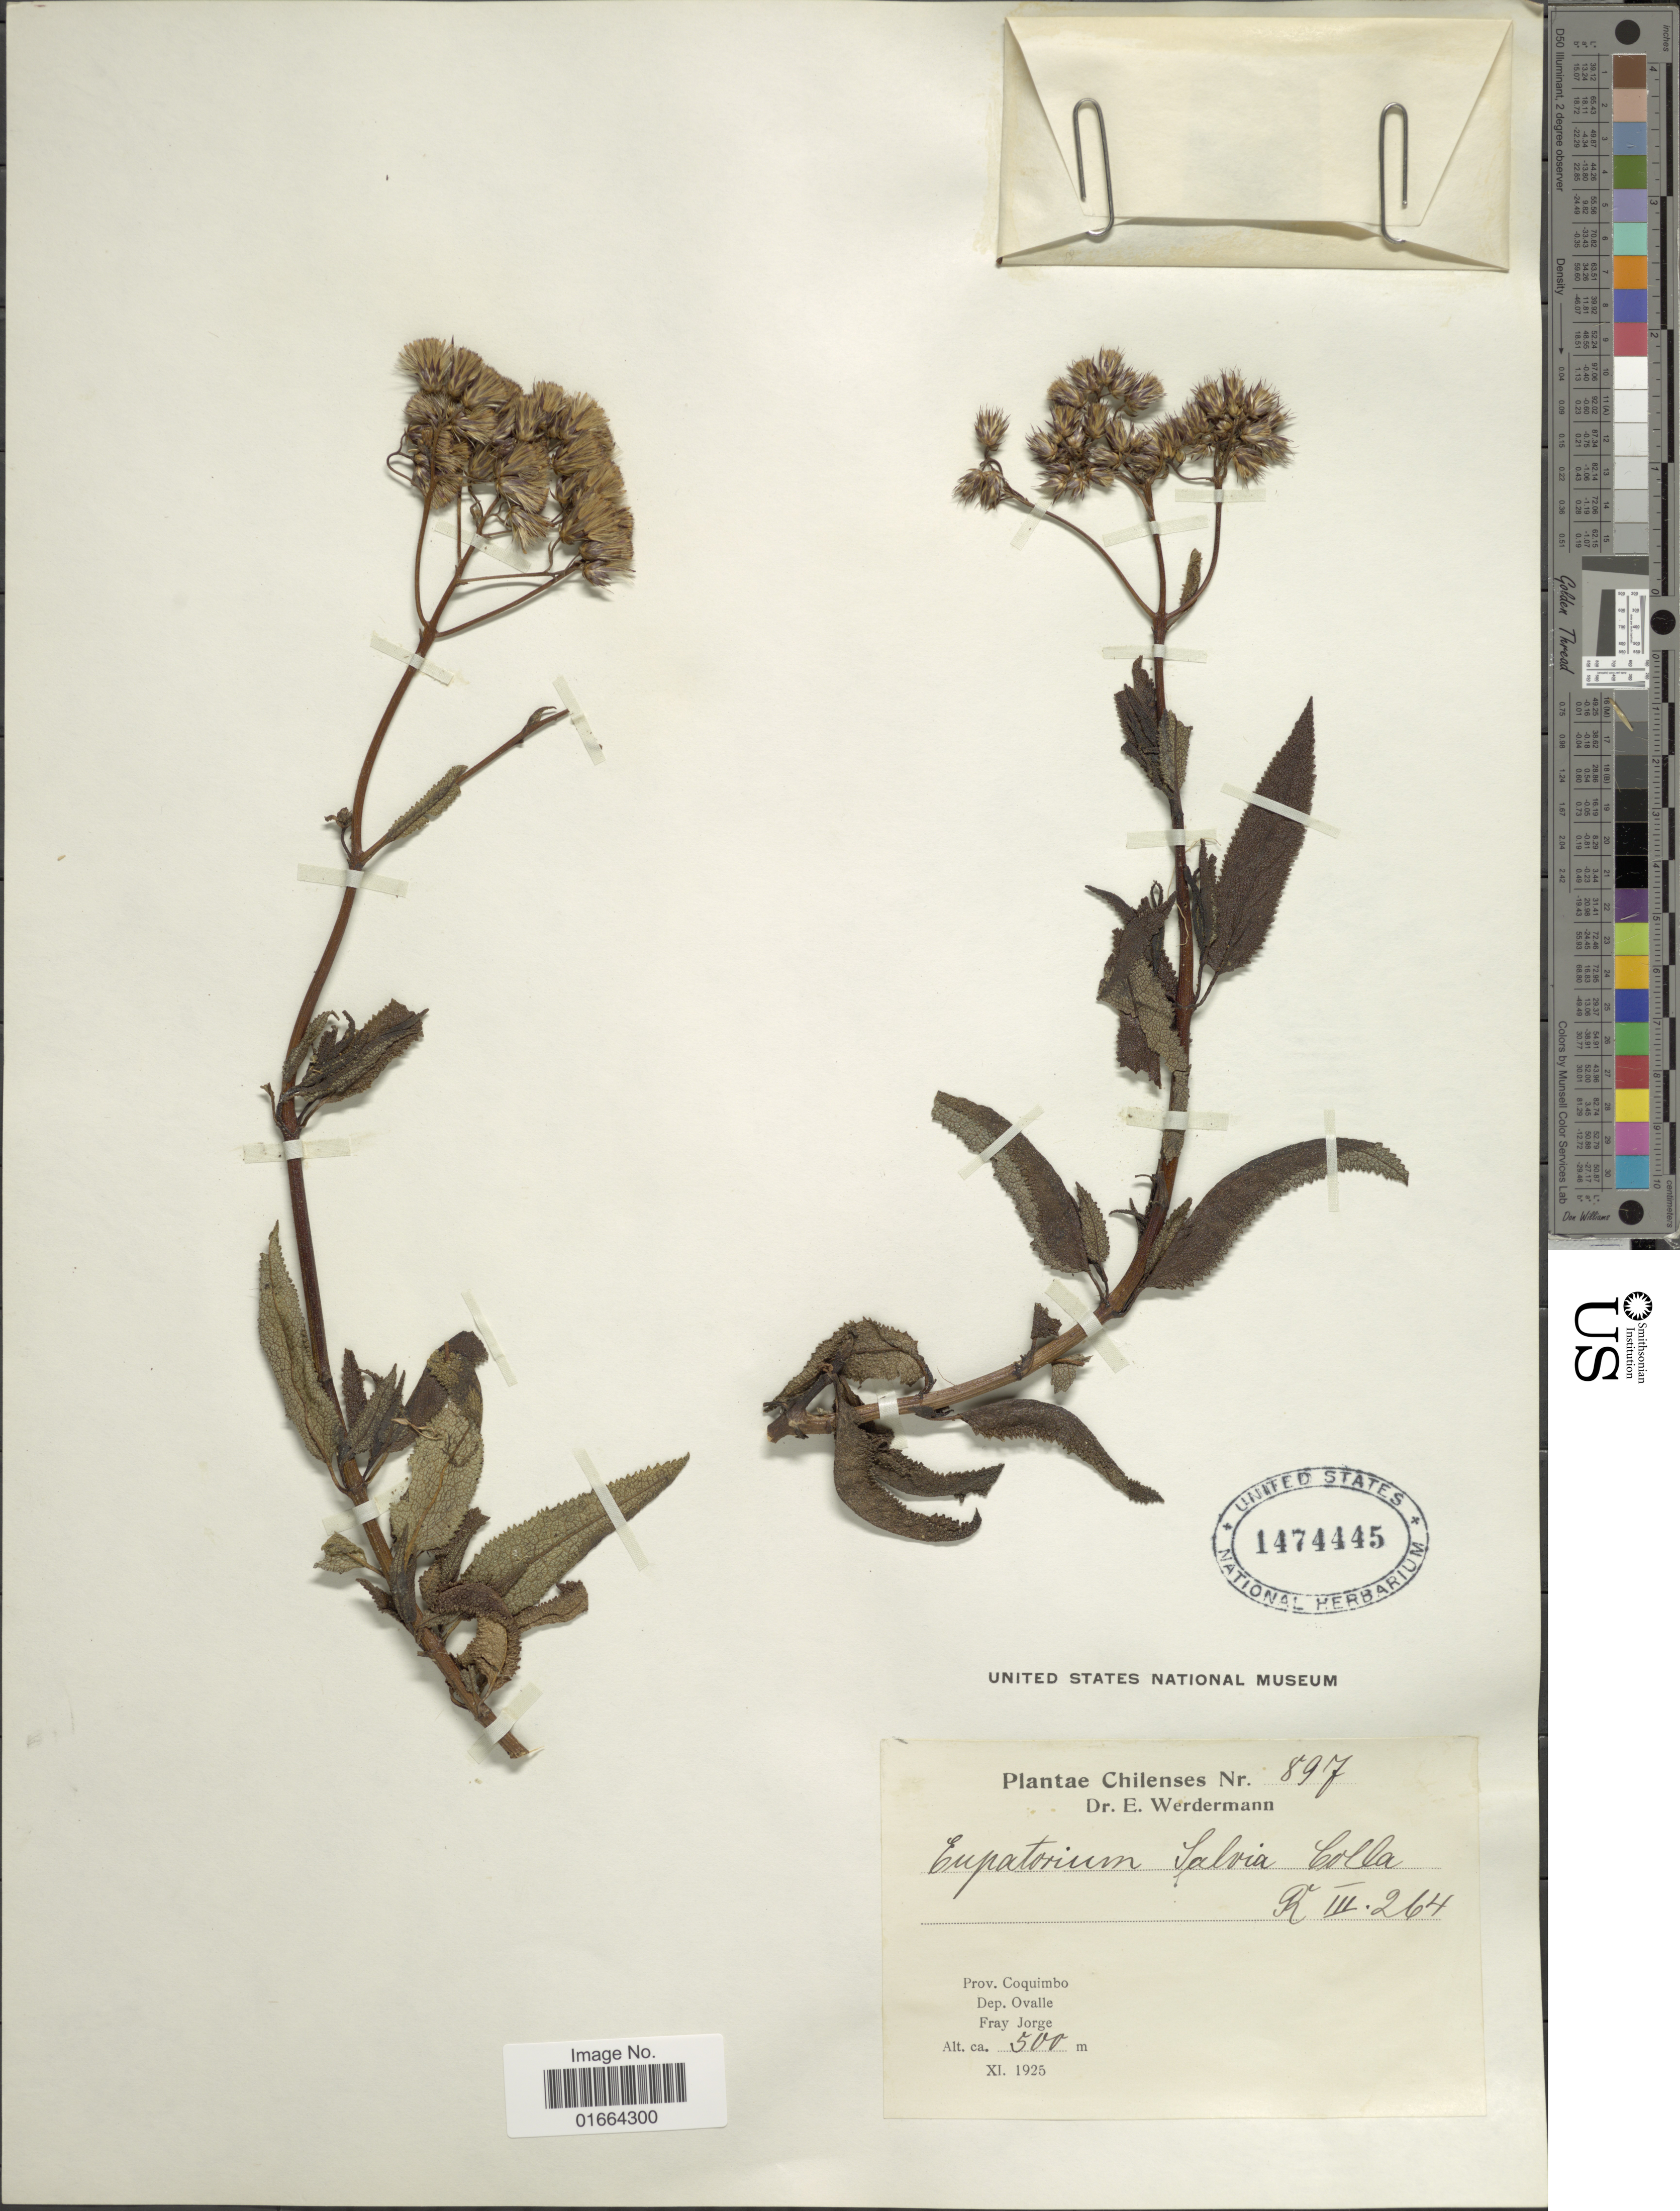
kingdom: Plantae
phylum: Tracheophyta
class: Magnoliopsida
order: Asterales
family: Asteraceae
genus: Aristeguietia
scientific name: Aristeguietia salvia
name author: (Colla) R.M. King & H. Rob.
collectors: E. Werdermann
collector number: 897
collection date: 1925-11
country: Chile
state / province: Coquimbo (IV)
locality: Dep. Ovalle. Fray Jorge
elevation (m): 500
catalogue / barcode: US 1474445